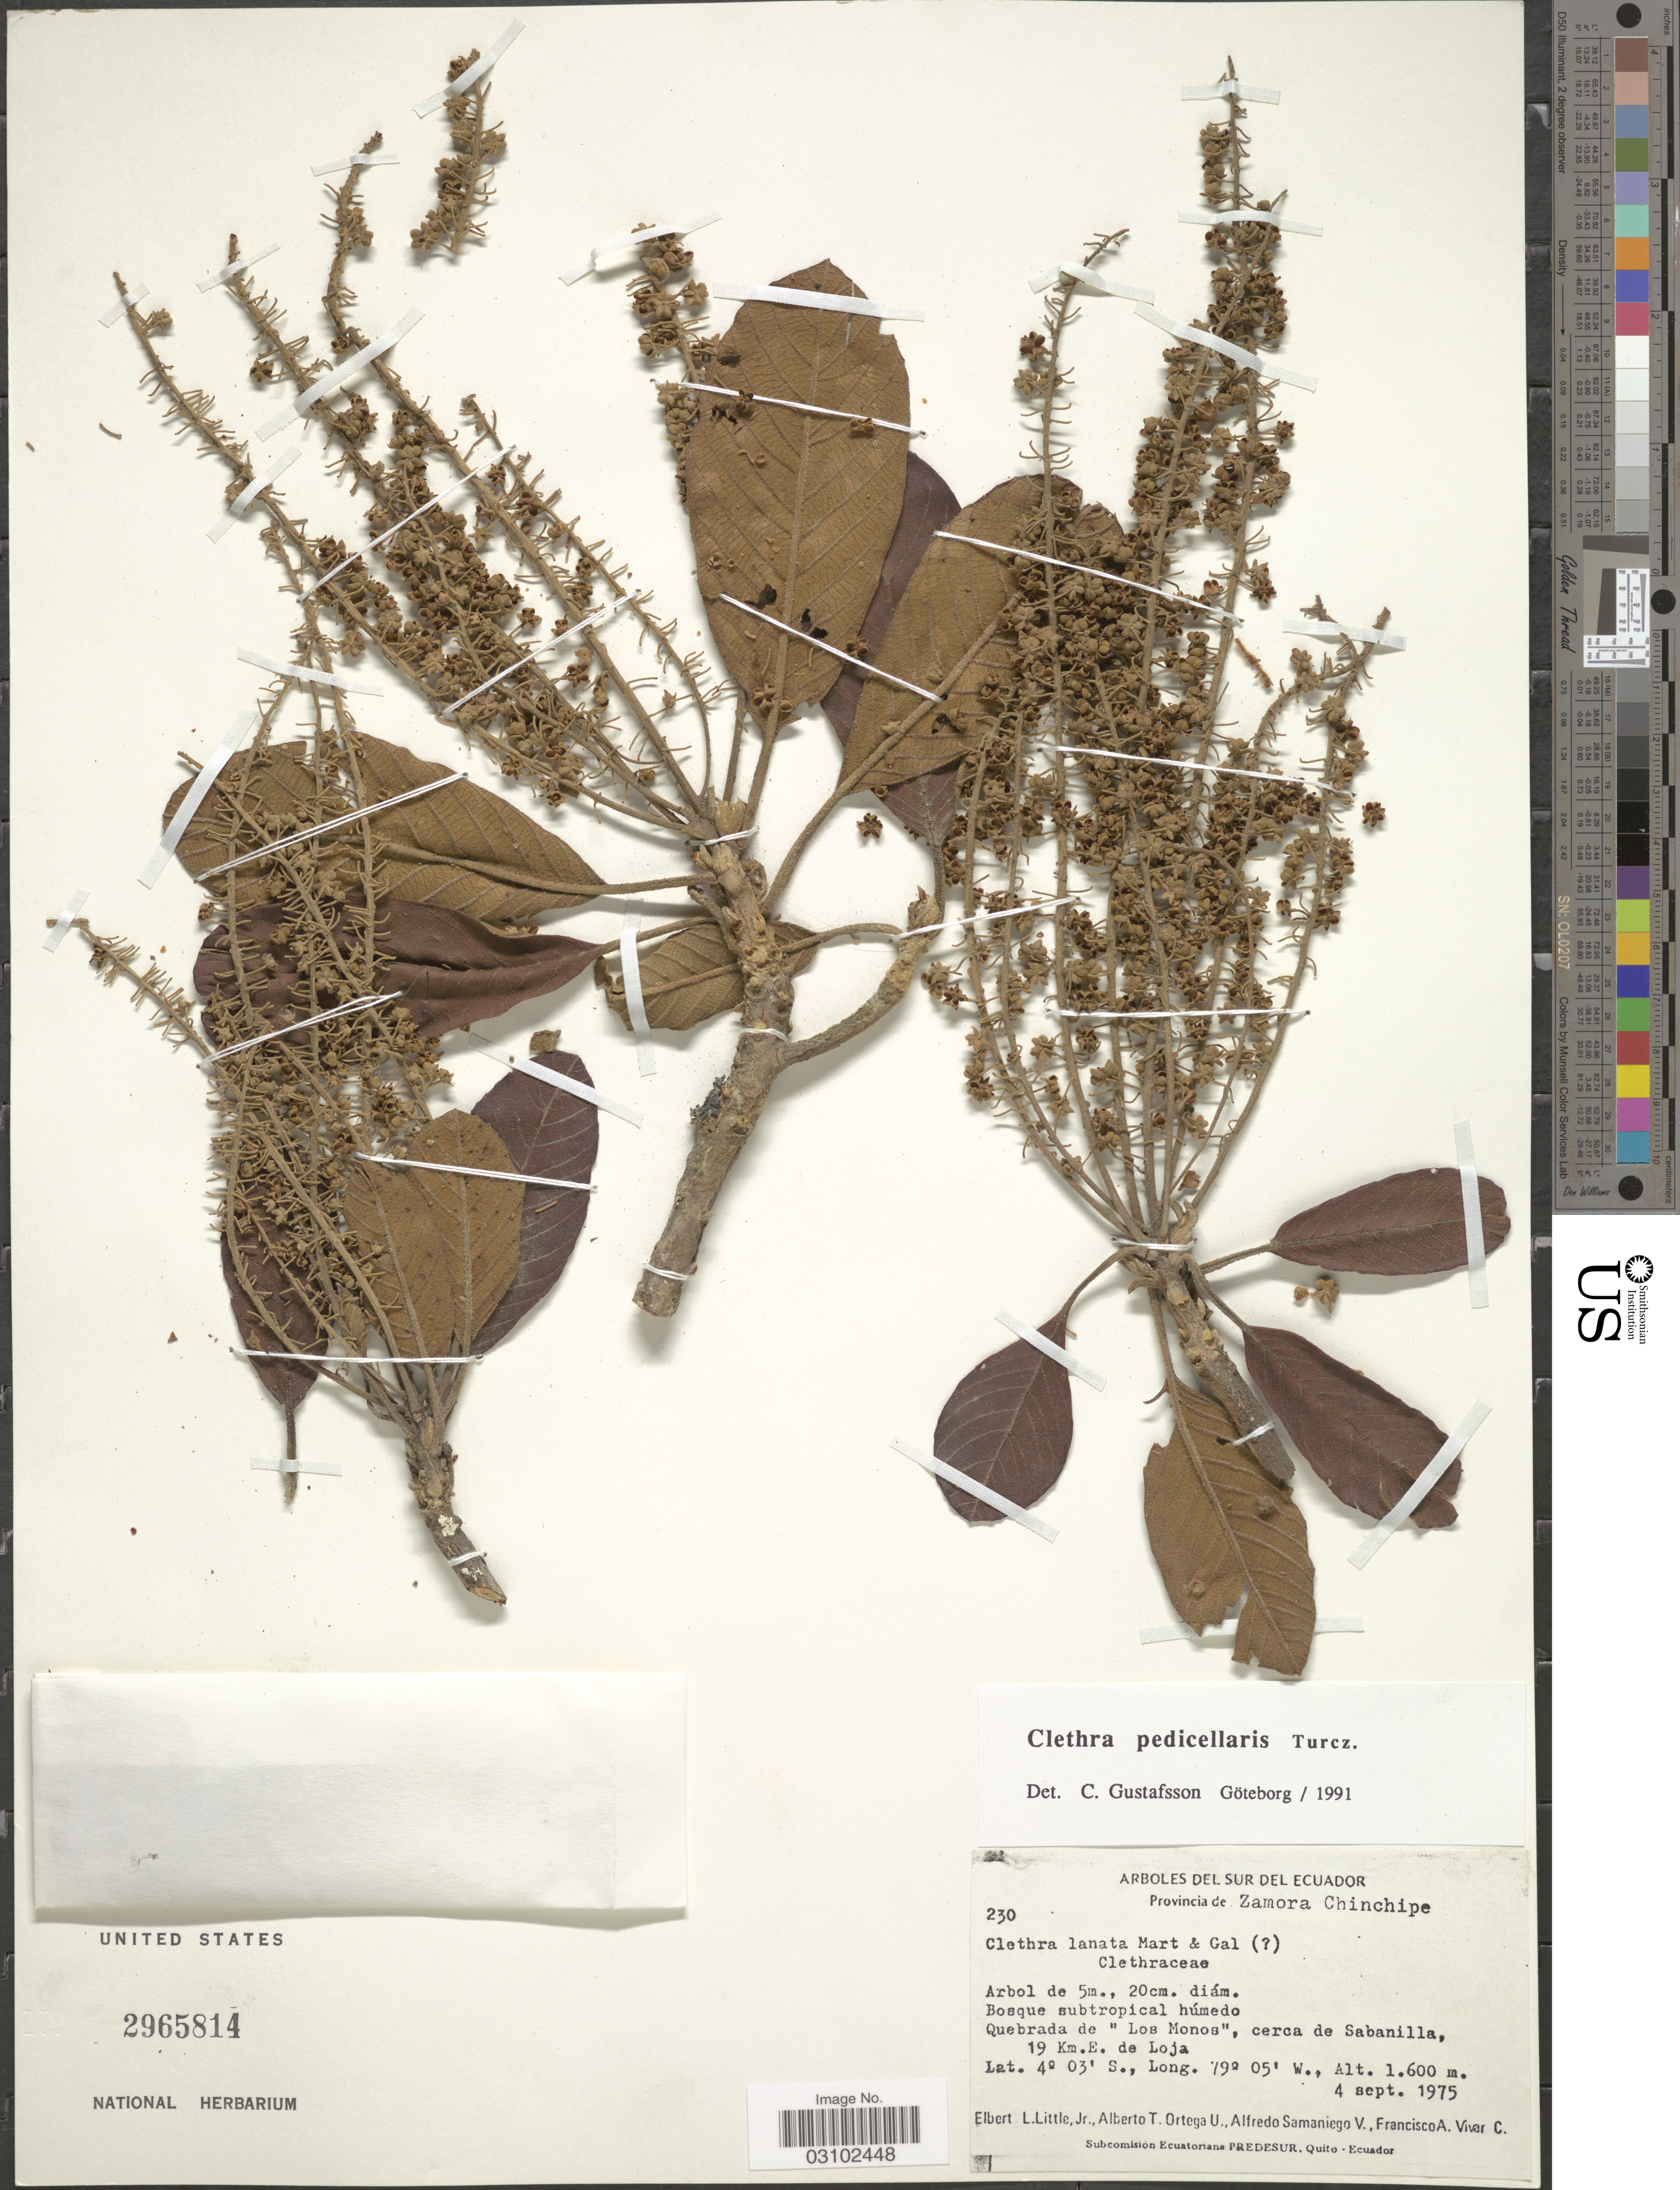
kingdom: Plantae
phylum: Tracheophyta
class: Magnoliopsida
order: Ericales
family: Clethraceae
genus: Clethra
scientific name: Clethra pedicellaris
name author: Turcz.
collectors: E. L. Little, A. T. Ortega U., A. V. Samaniego & F. A. Vivar C.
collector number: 230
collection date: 1975-09-04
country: Ecuador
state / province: Zamora-Chinchipe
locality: Quebrada de "Los Monos", cerca de Sabanilla, 19 Km. E. de Loja.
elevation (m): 1600